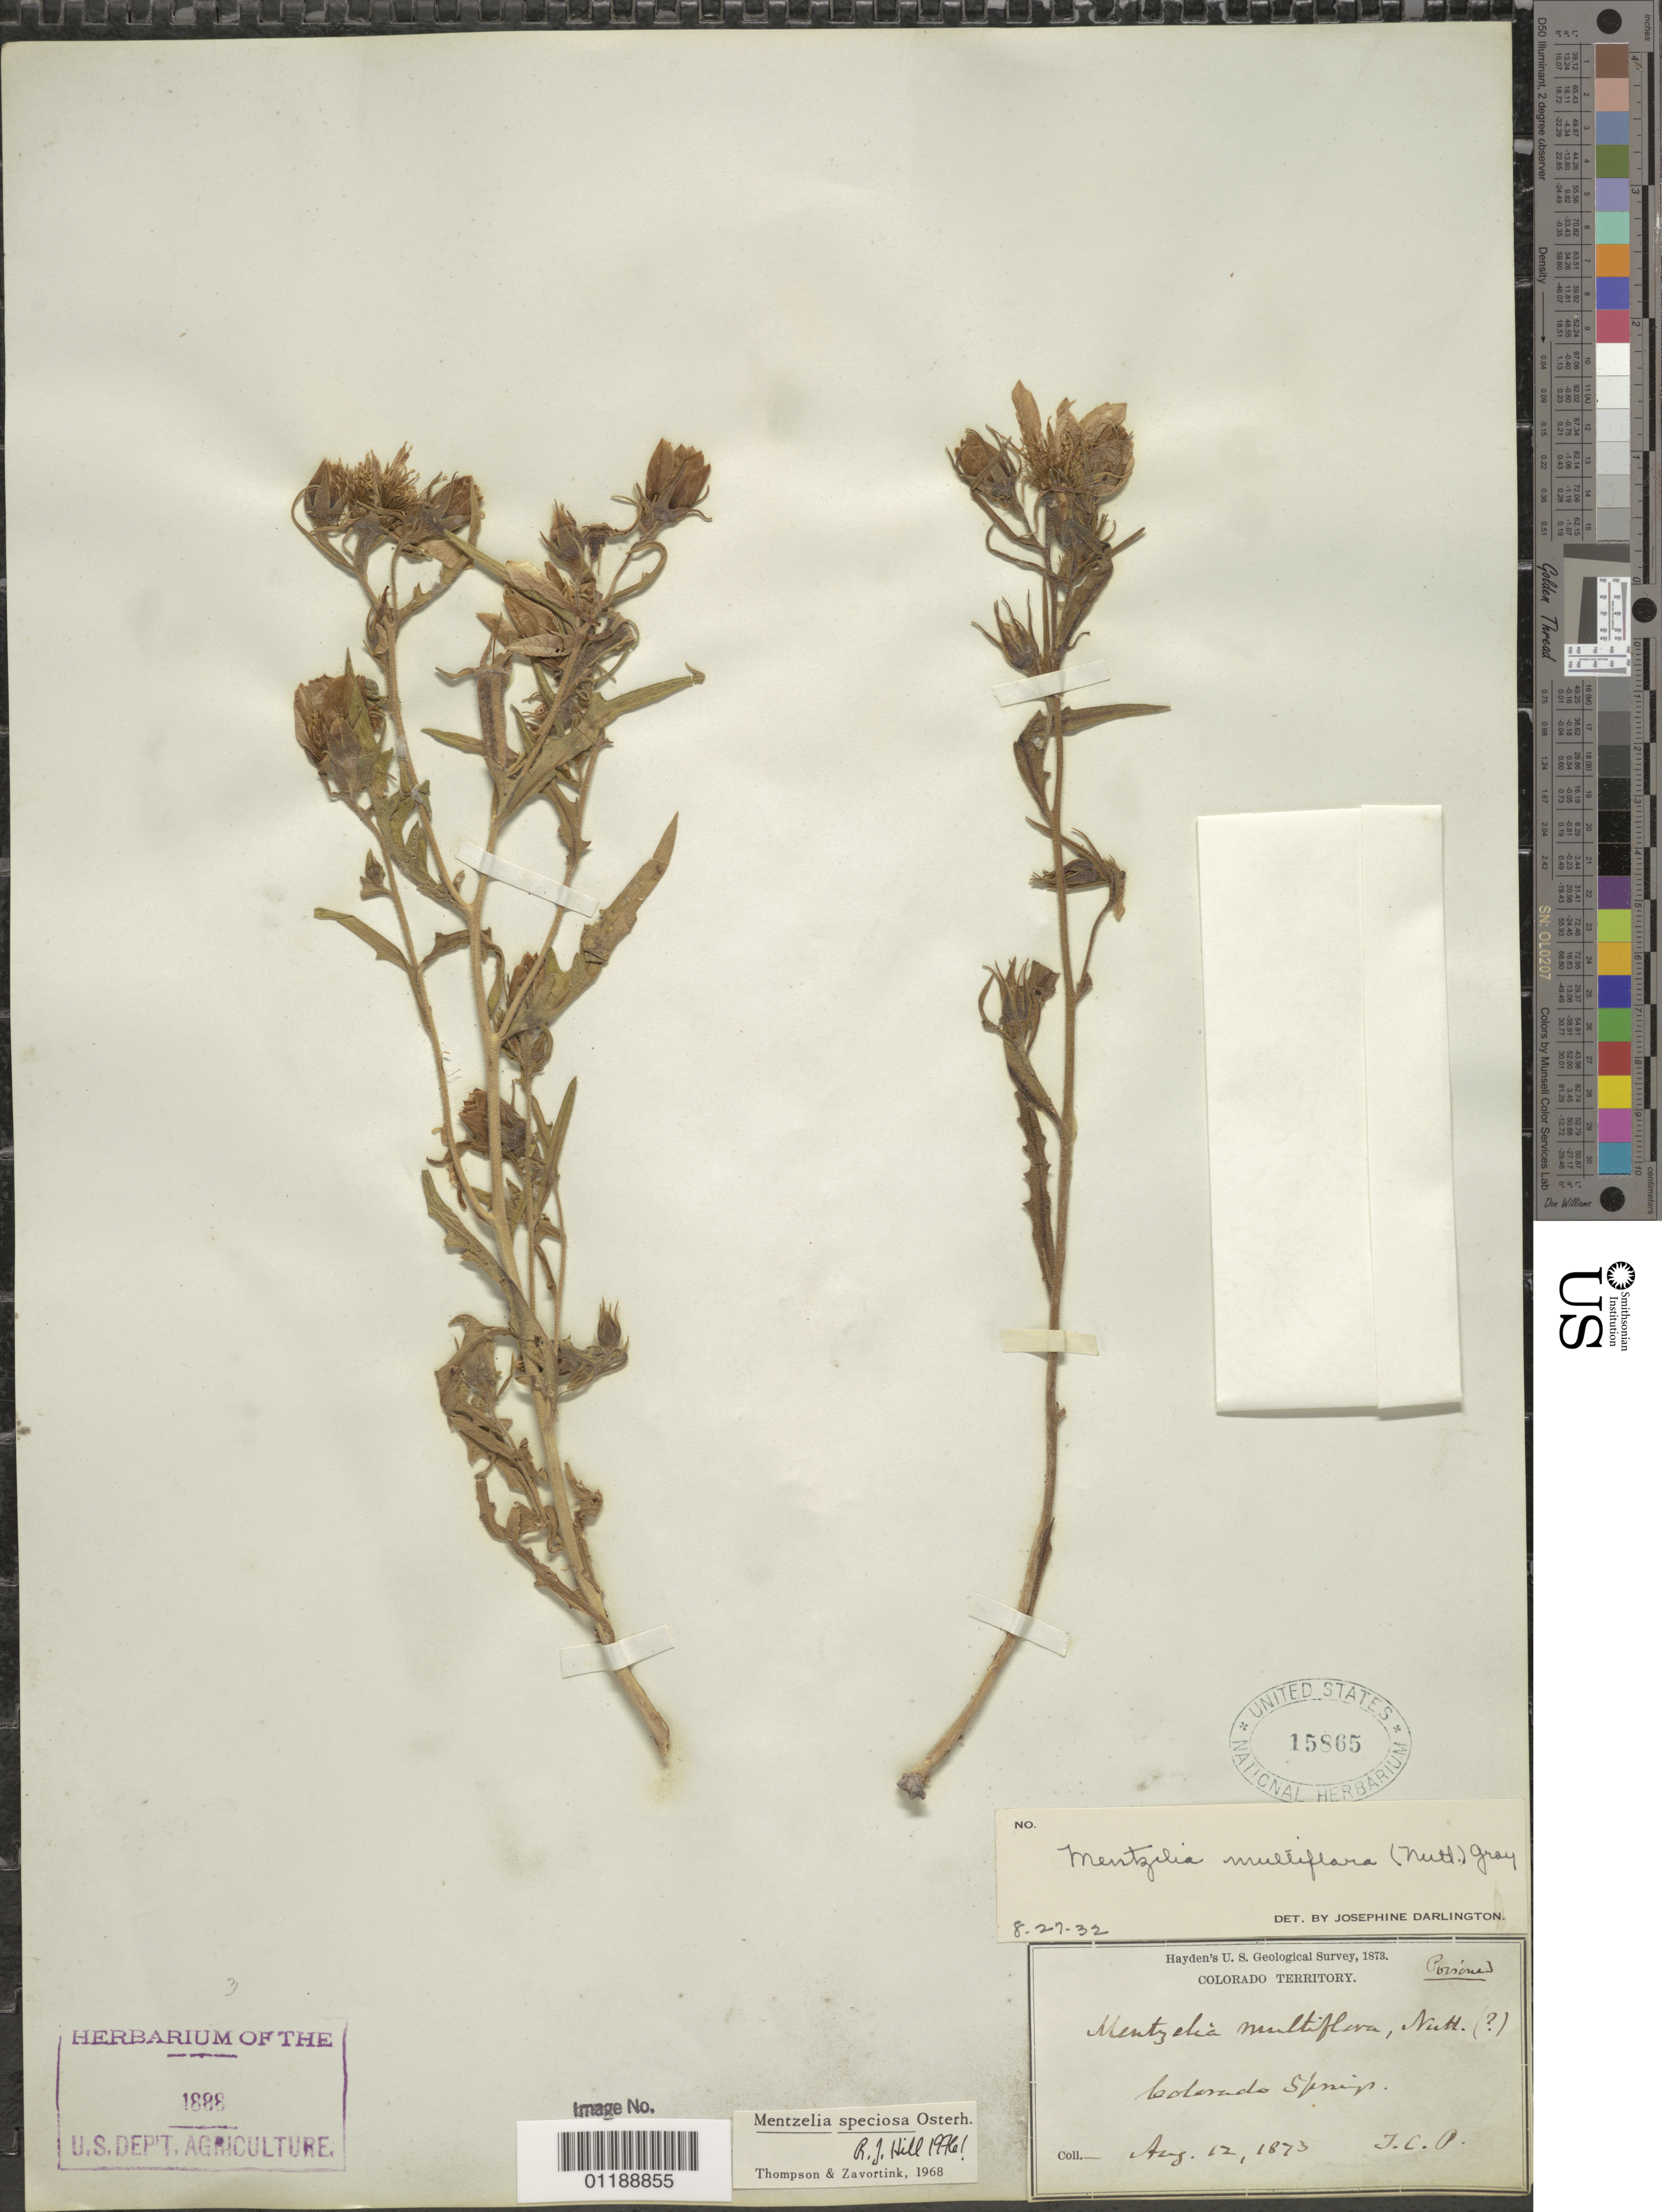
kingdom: Plantae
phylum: Tracheophyta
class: Magnoliopsida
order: Cornales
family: Loasaceae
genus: Mentzelia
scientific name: Mentzelia speciosa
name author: Osterh.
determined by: Zavortink, J. E.; Thompson, H. J.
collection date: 1873-08-12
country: United States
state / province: Colorado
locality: Colorado Springs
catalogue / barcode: US 15865